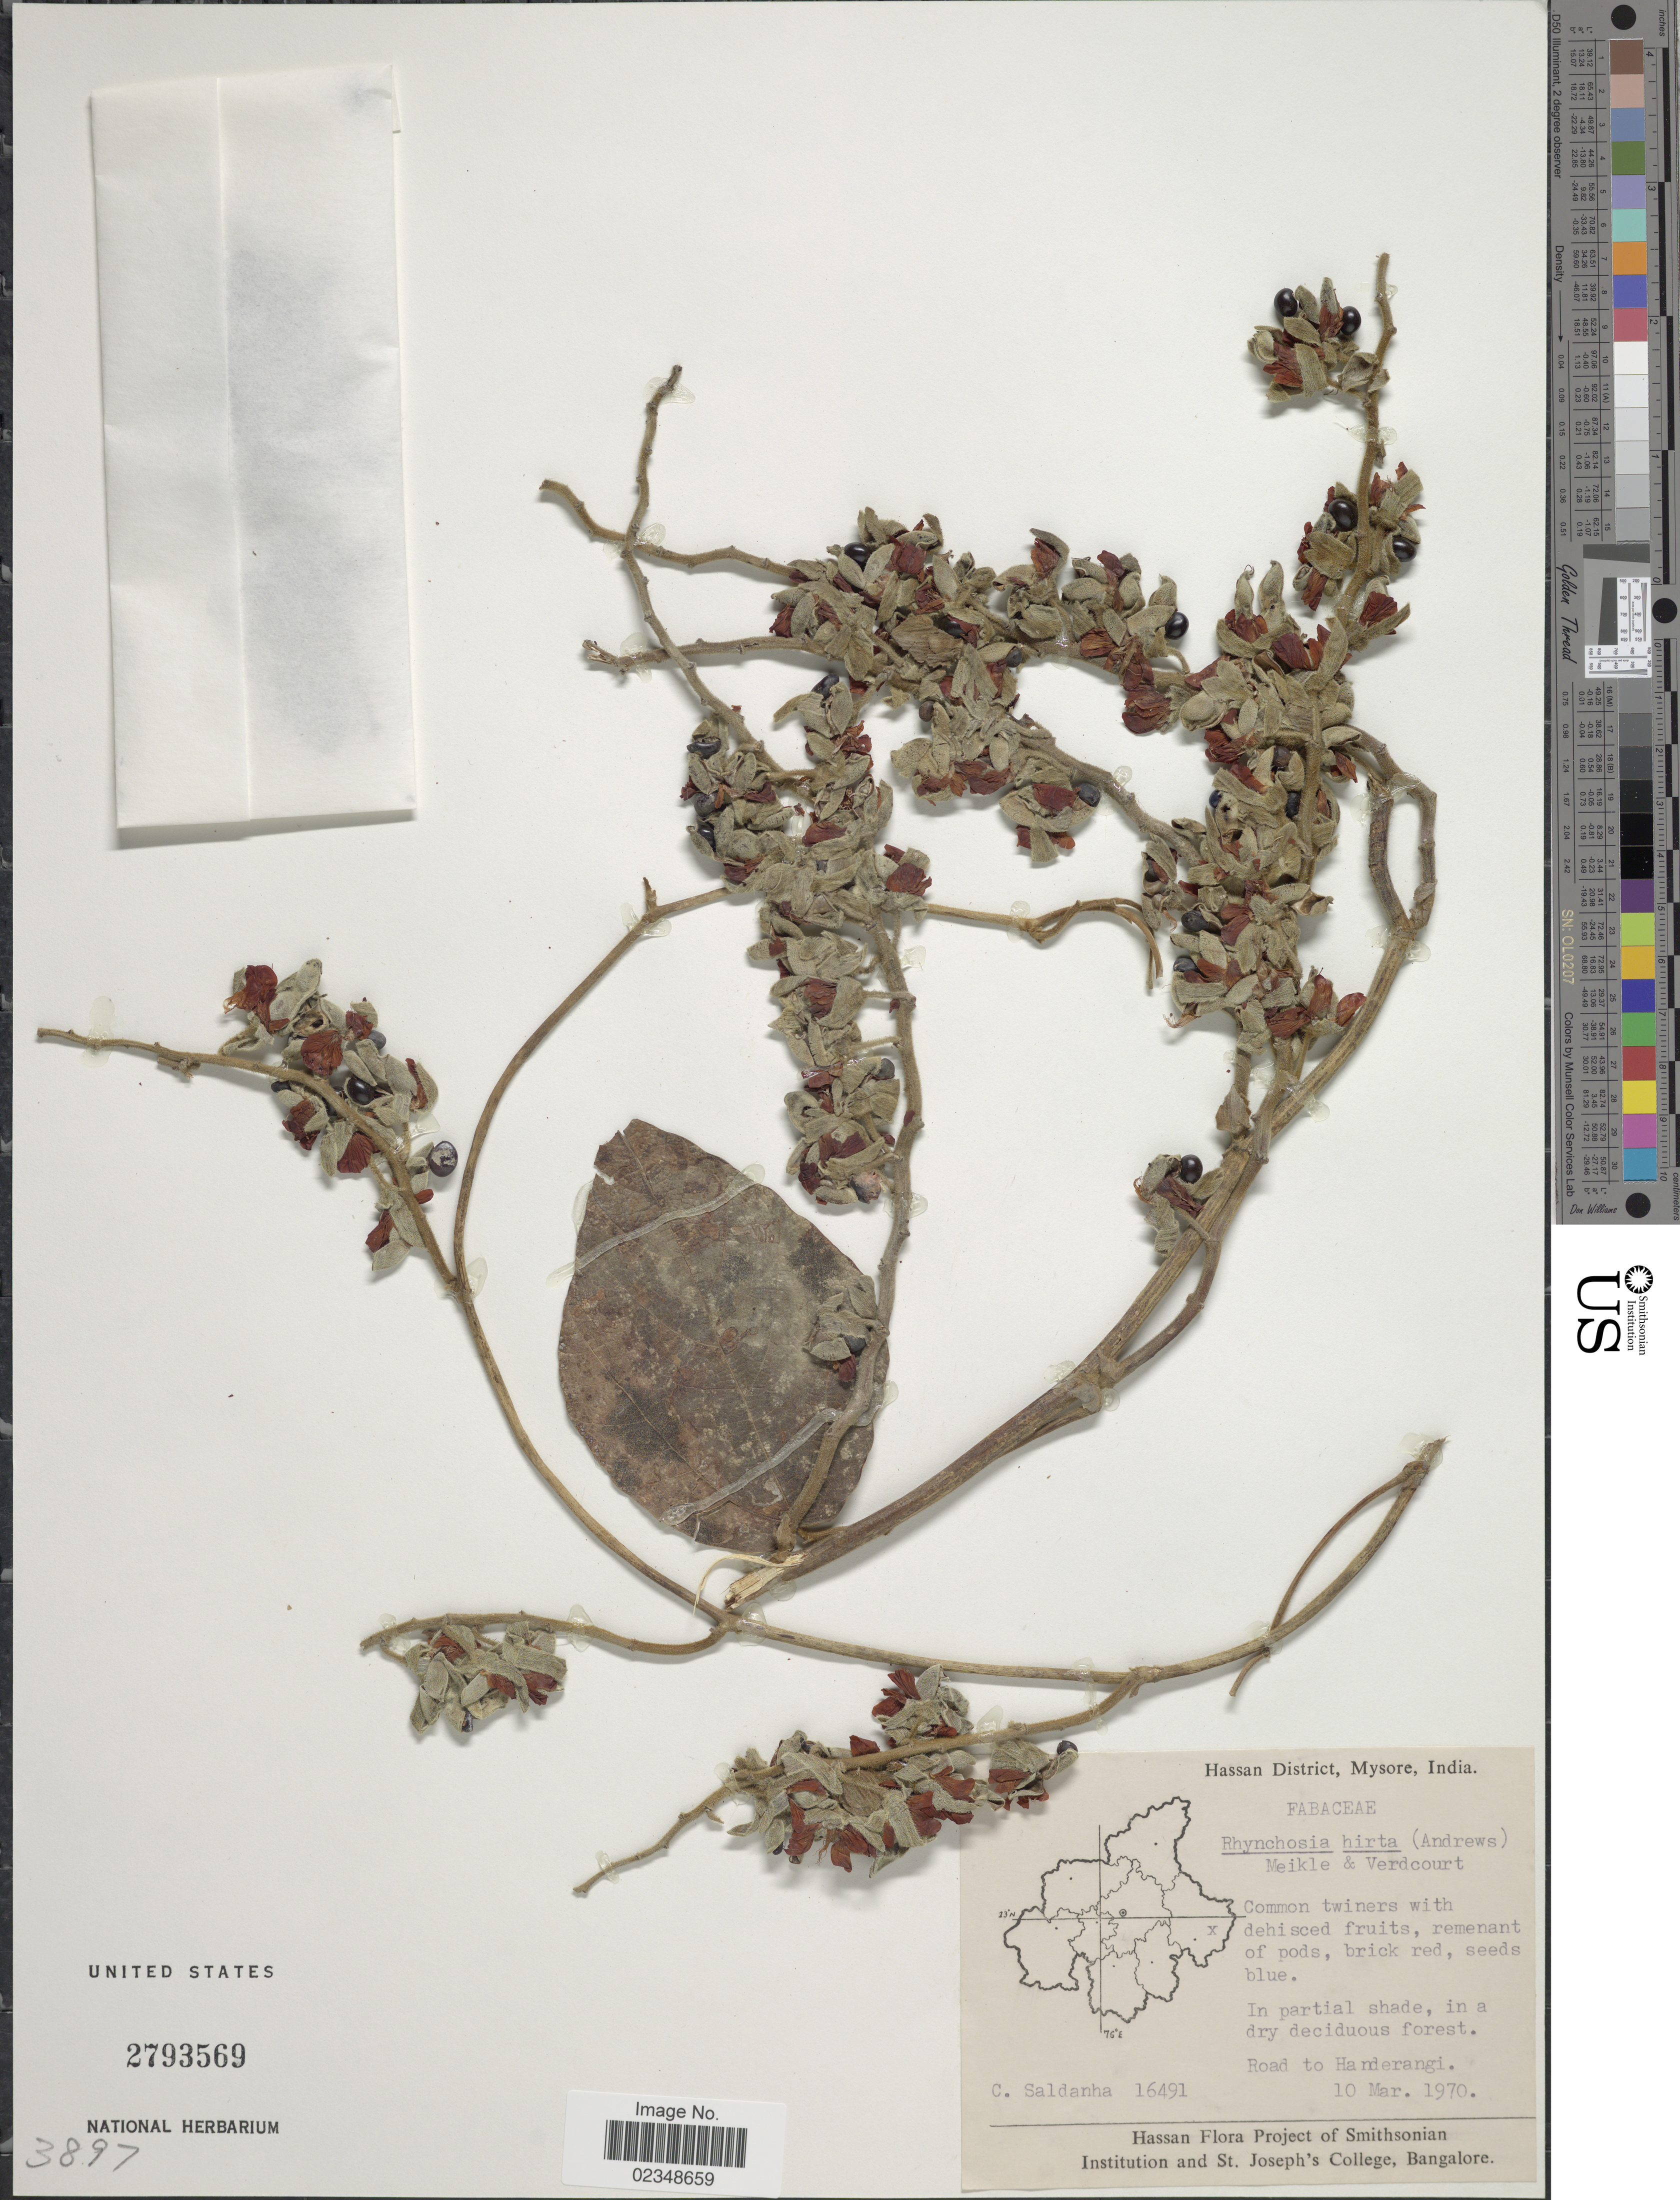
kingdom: Plantae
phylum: Tracheophyta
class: Magnoliopsida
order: Fabales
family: Fabaceae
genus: Rhynchosia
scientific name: Rhynchosia hirta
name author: (Andrews) Meikle & Verdc.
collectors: C. Saldanha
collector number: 16491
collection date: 1970-03-10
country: India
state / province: Karnataka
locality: Hassan District, Mysore, Road to Handerangi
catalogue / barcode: US 2793569